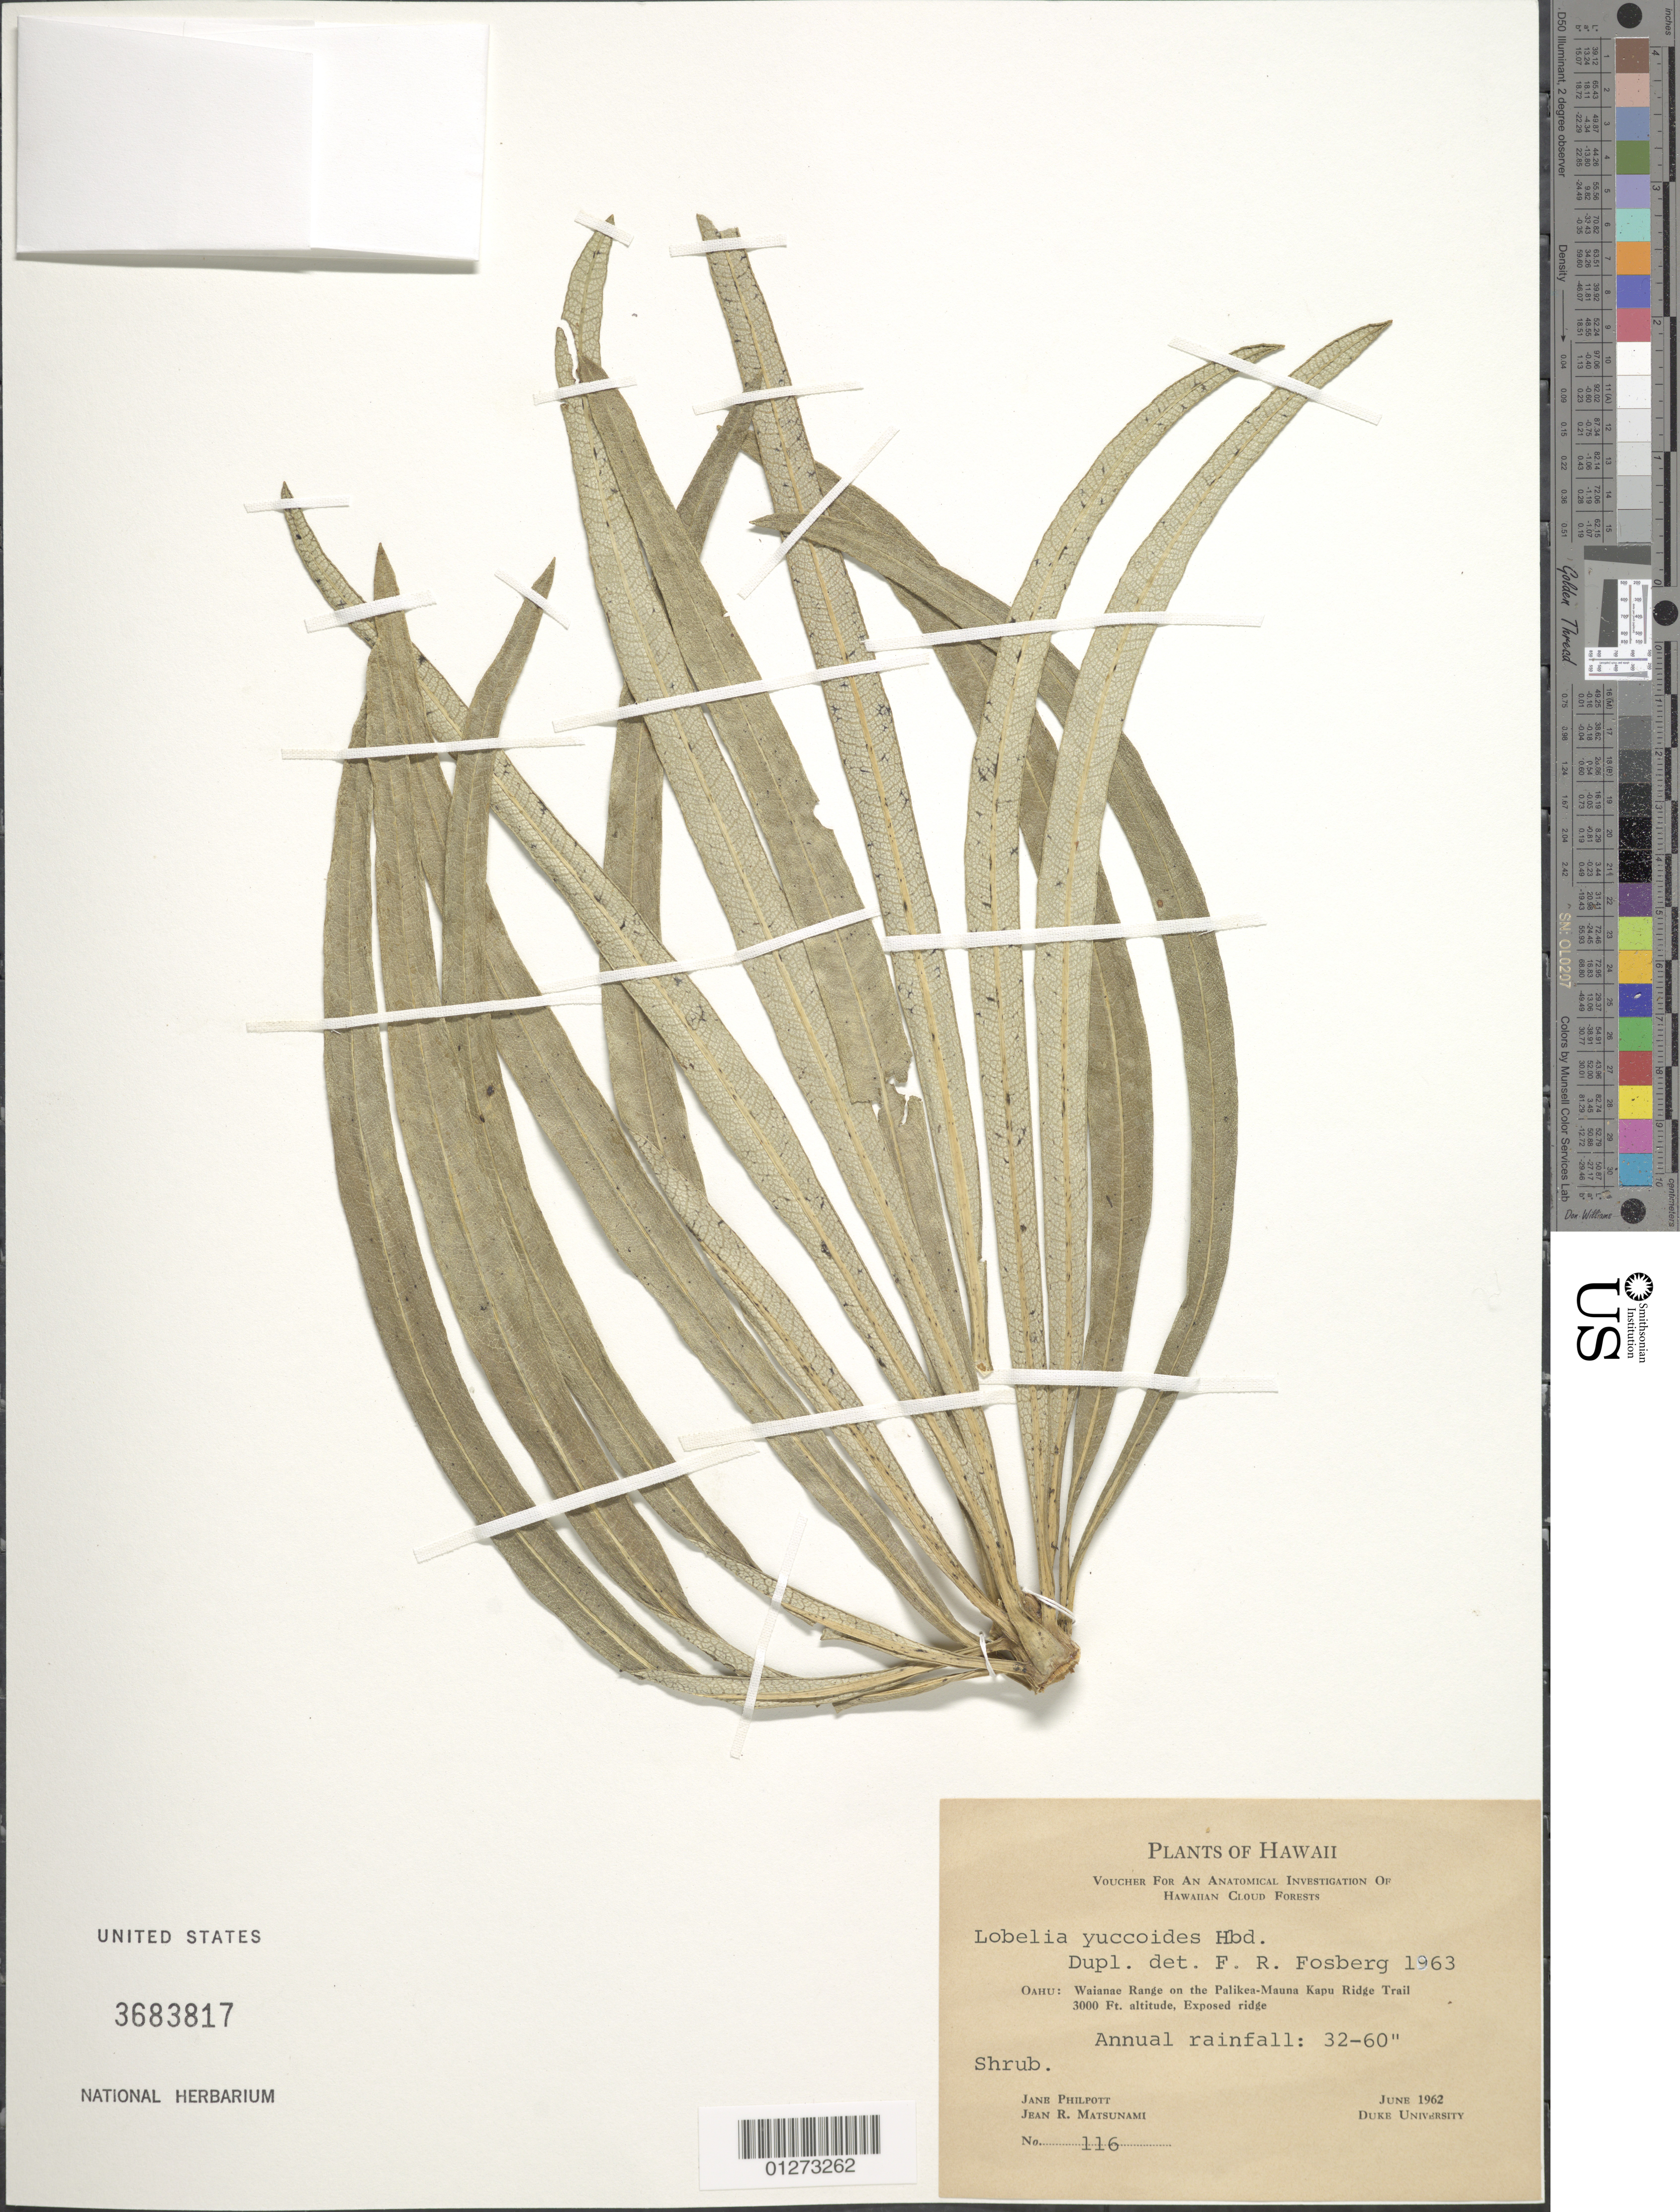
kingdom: Plantae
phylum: Tracheophyta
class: Magnoliopsida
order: Asterales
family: Campanulaceae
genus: Lobelia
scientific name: Lobelia yuccoides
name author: Hillebr.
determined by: Fosberg, F. R.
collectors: J. Philpott & J. Matsunami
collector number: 116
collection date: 1962-06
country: United States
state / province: Hawaii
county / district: Honolulu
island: Oahu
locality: Waianae Range on the Palikea-Mauna Kapu Ridge Trail.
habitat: Exposed ridge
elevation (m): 914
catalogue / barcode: US 3683817